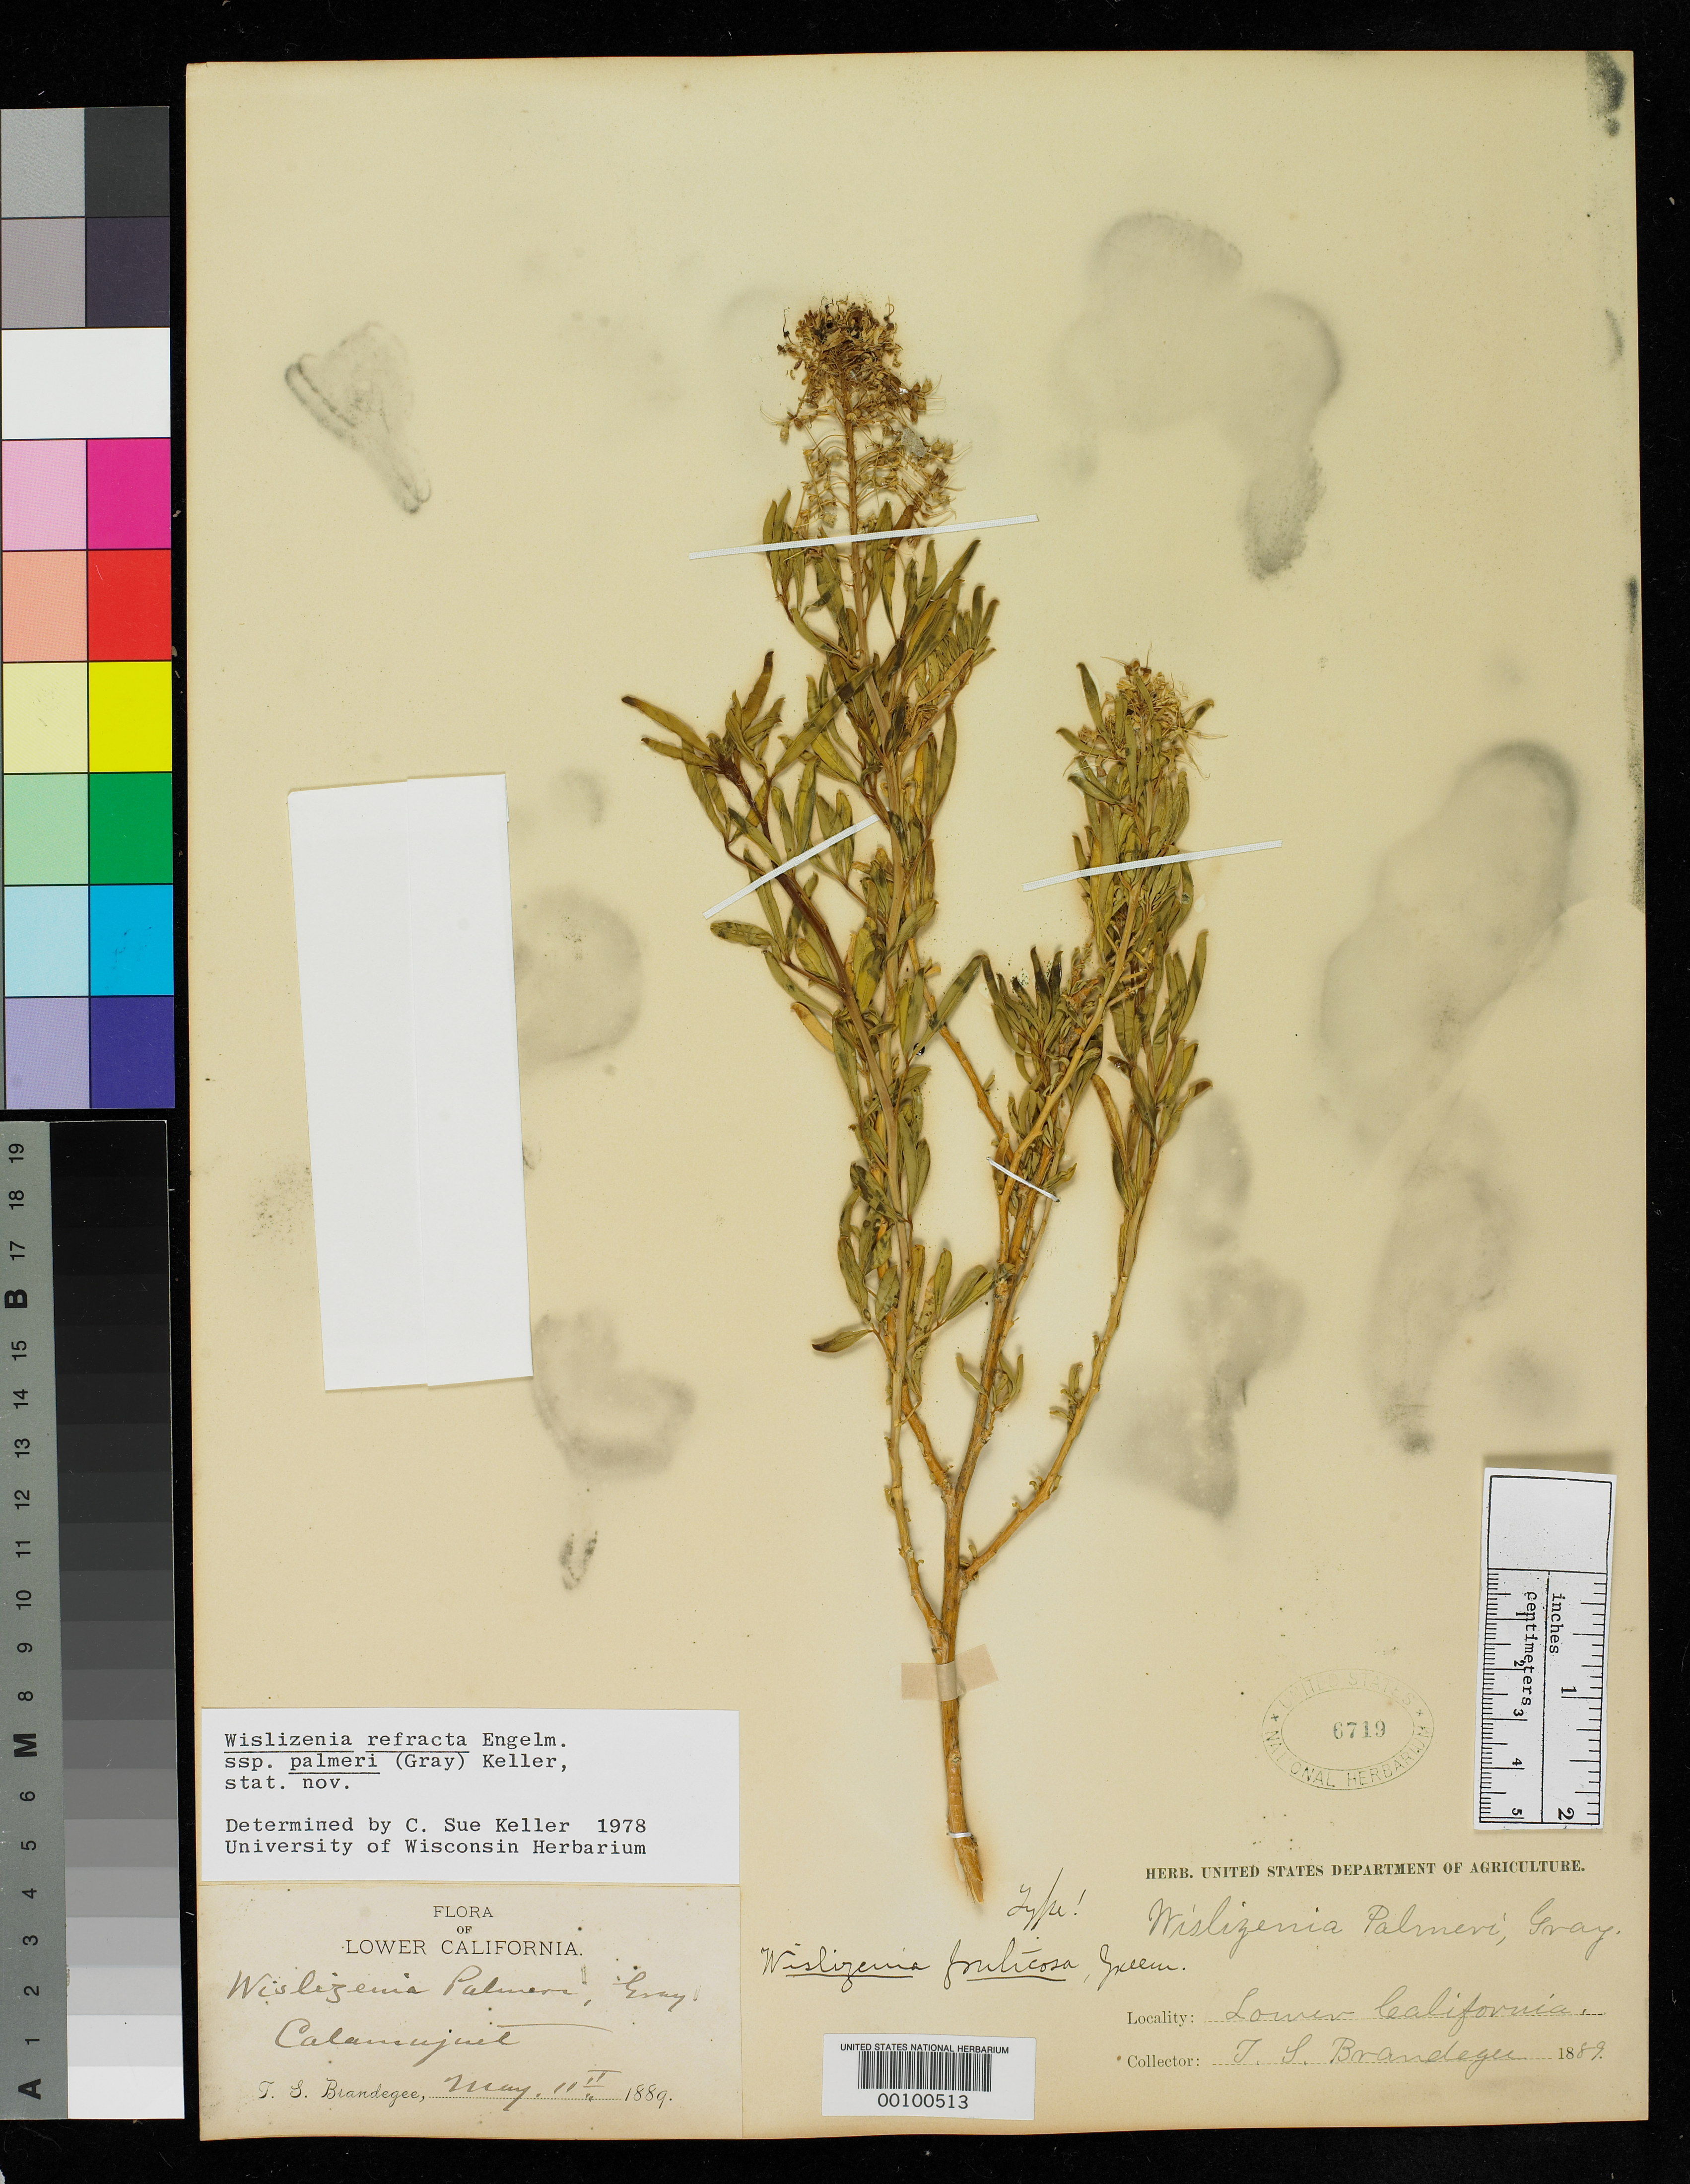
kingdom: Plantae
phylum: Tracheophyta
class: Magnoliopsida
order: Brassicales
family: Cleomaceae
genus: Wislizenia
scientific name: Wislizenia fruticosa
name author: Greene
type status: Holotype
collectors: T. S. Brandegee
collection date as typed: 11 May 1889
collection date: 1889-05-11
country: Mexico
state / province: Baja California Norte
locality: Calamujuet.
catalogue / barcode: US 6719